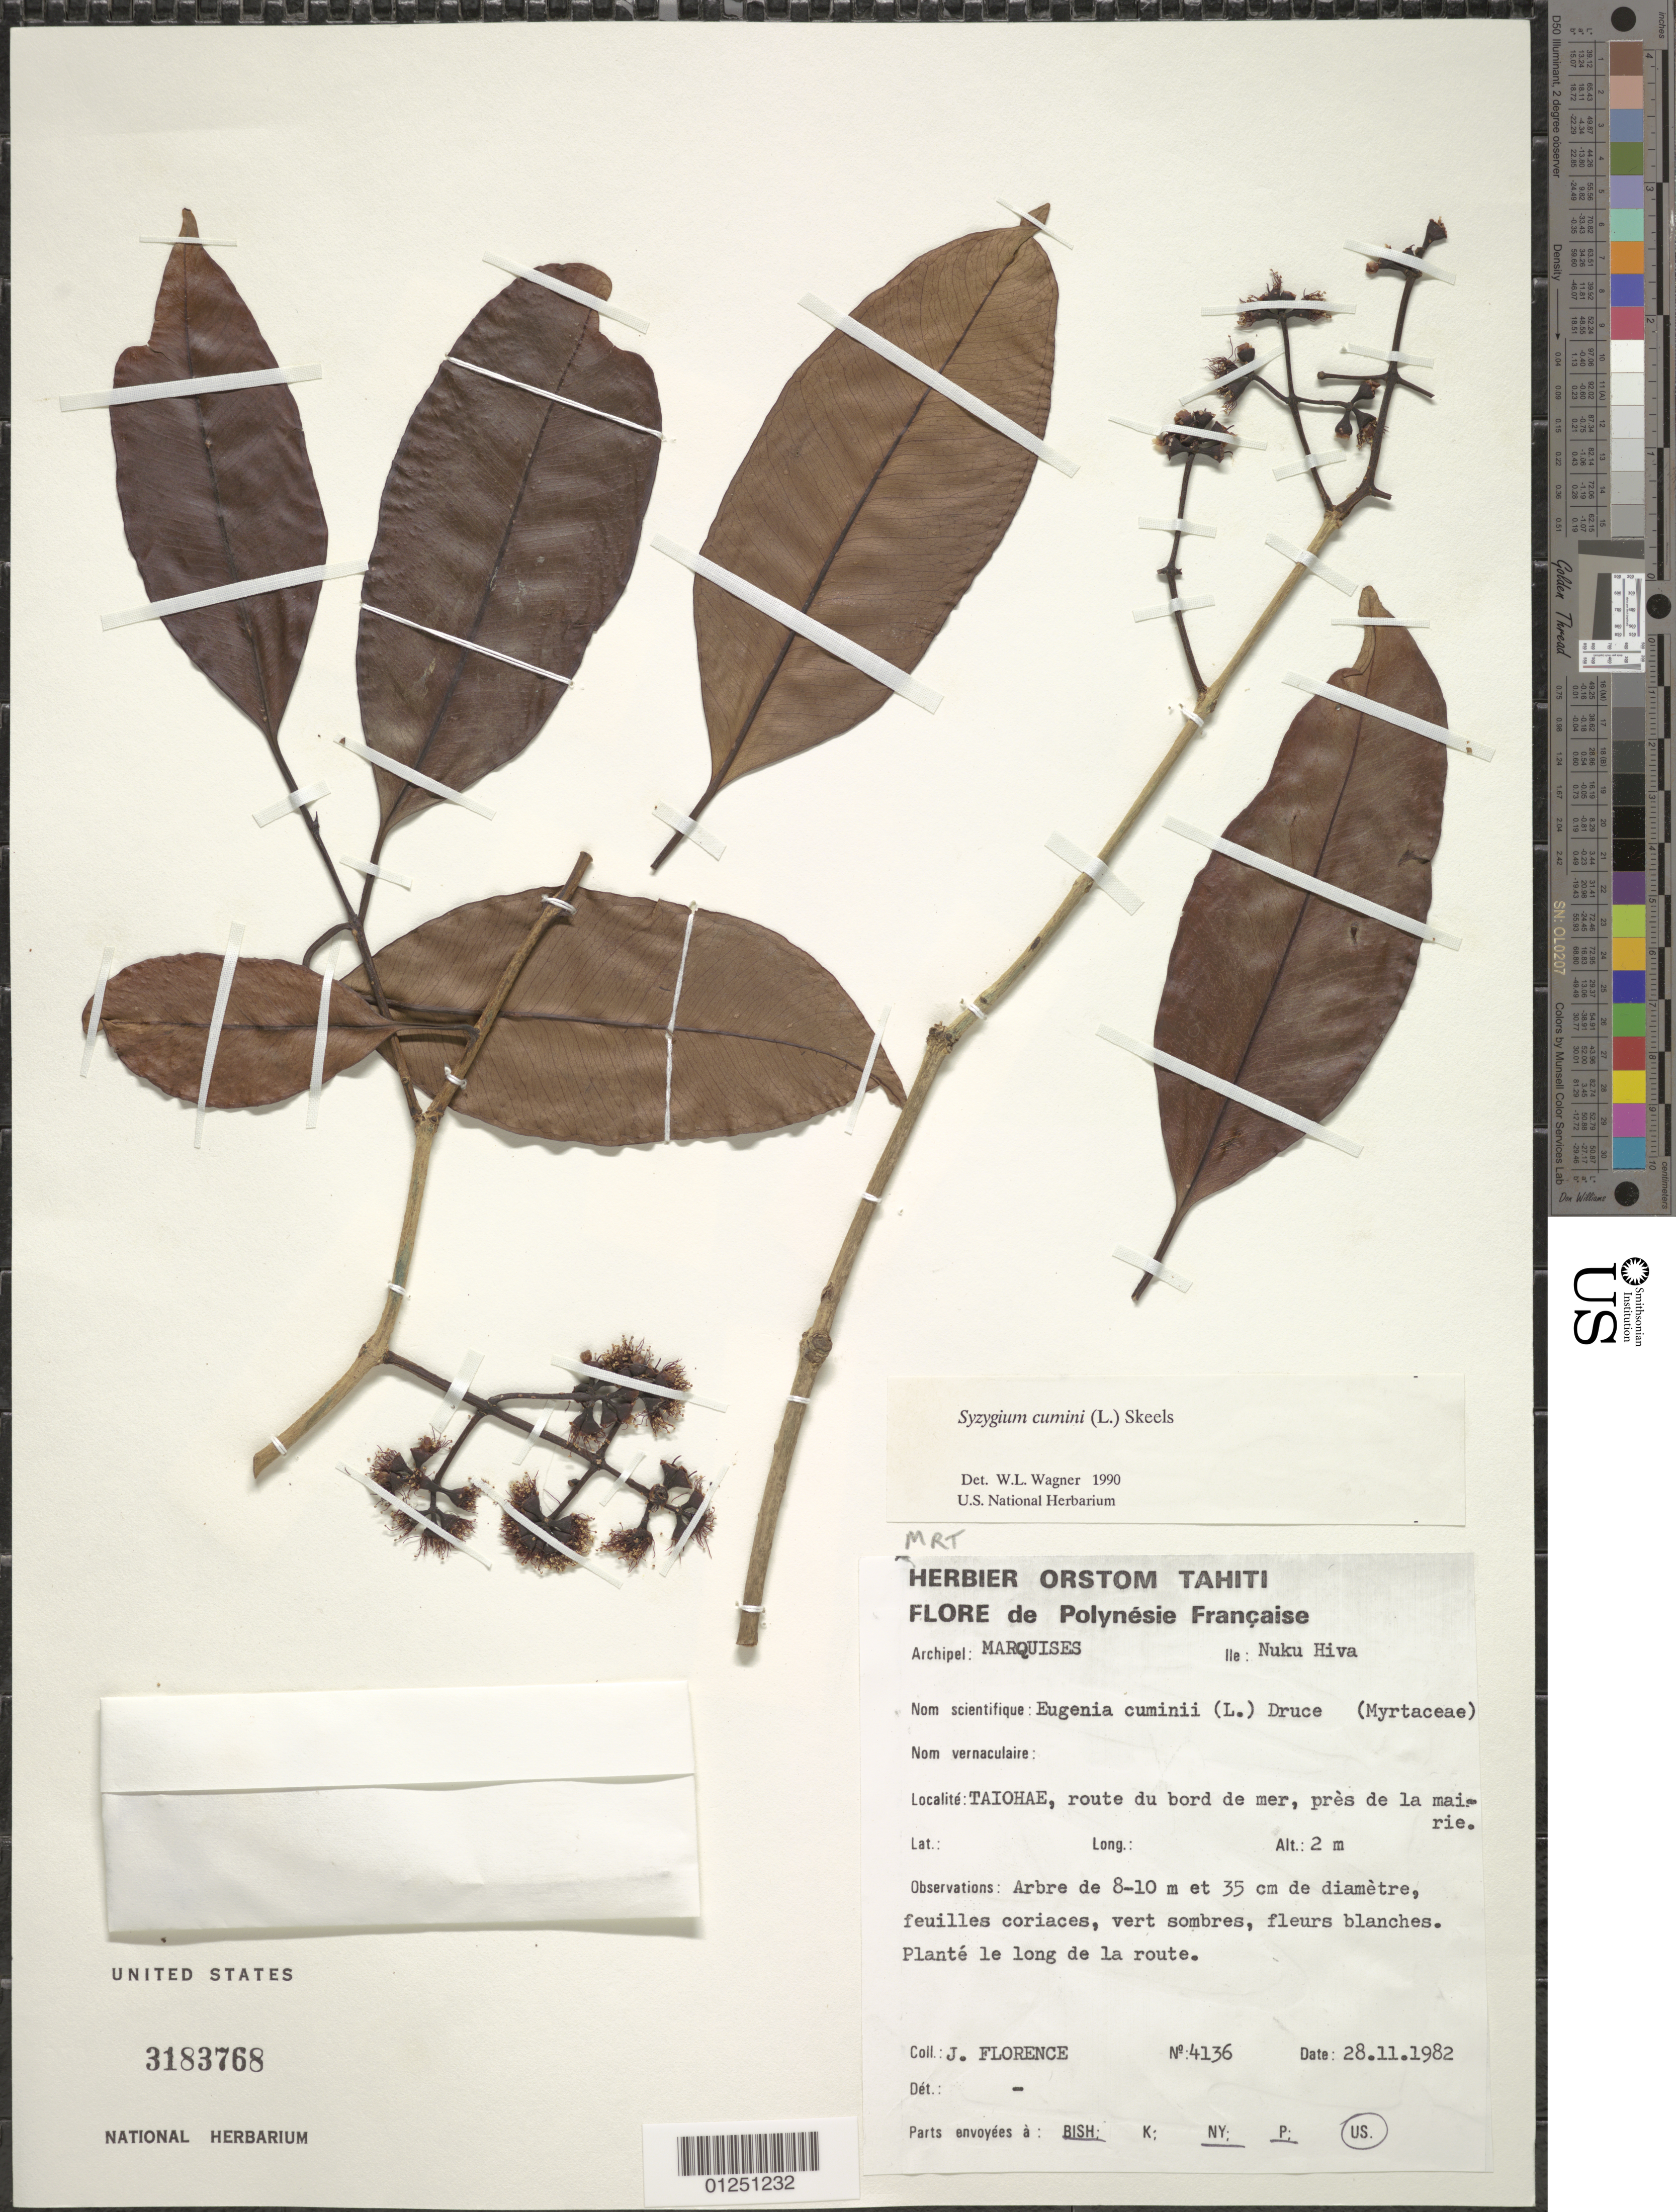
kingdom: Plantae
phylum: Tracheophyta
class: Magnoliopsida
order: Myrtales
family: Myrtaceae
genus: Syzygium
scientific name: Syzygium cumini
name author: (L.) Skeels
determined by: Florence, J.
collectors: J. Florence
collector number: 4136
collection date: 1982-11-28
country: French Polynesia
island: Nuku Hiva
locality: Taiohae, route du bord de mer, près de la mairie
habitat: Planté le long de la route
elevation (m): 2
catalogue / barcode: US 3183768